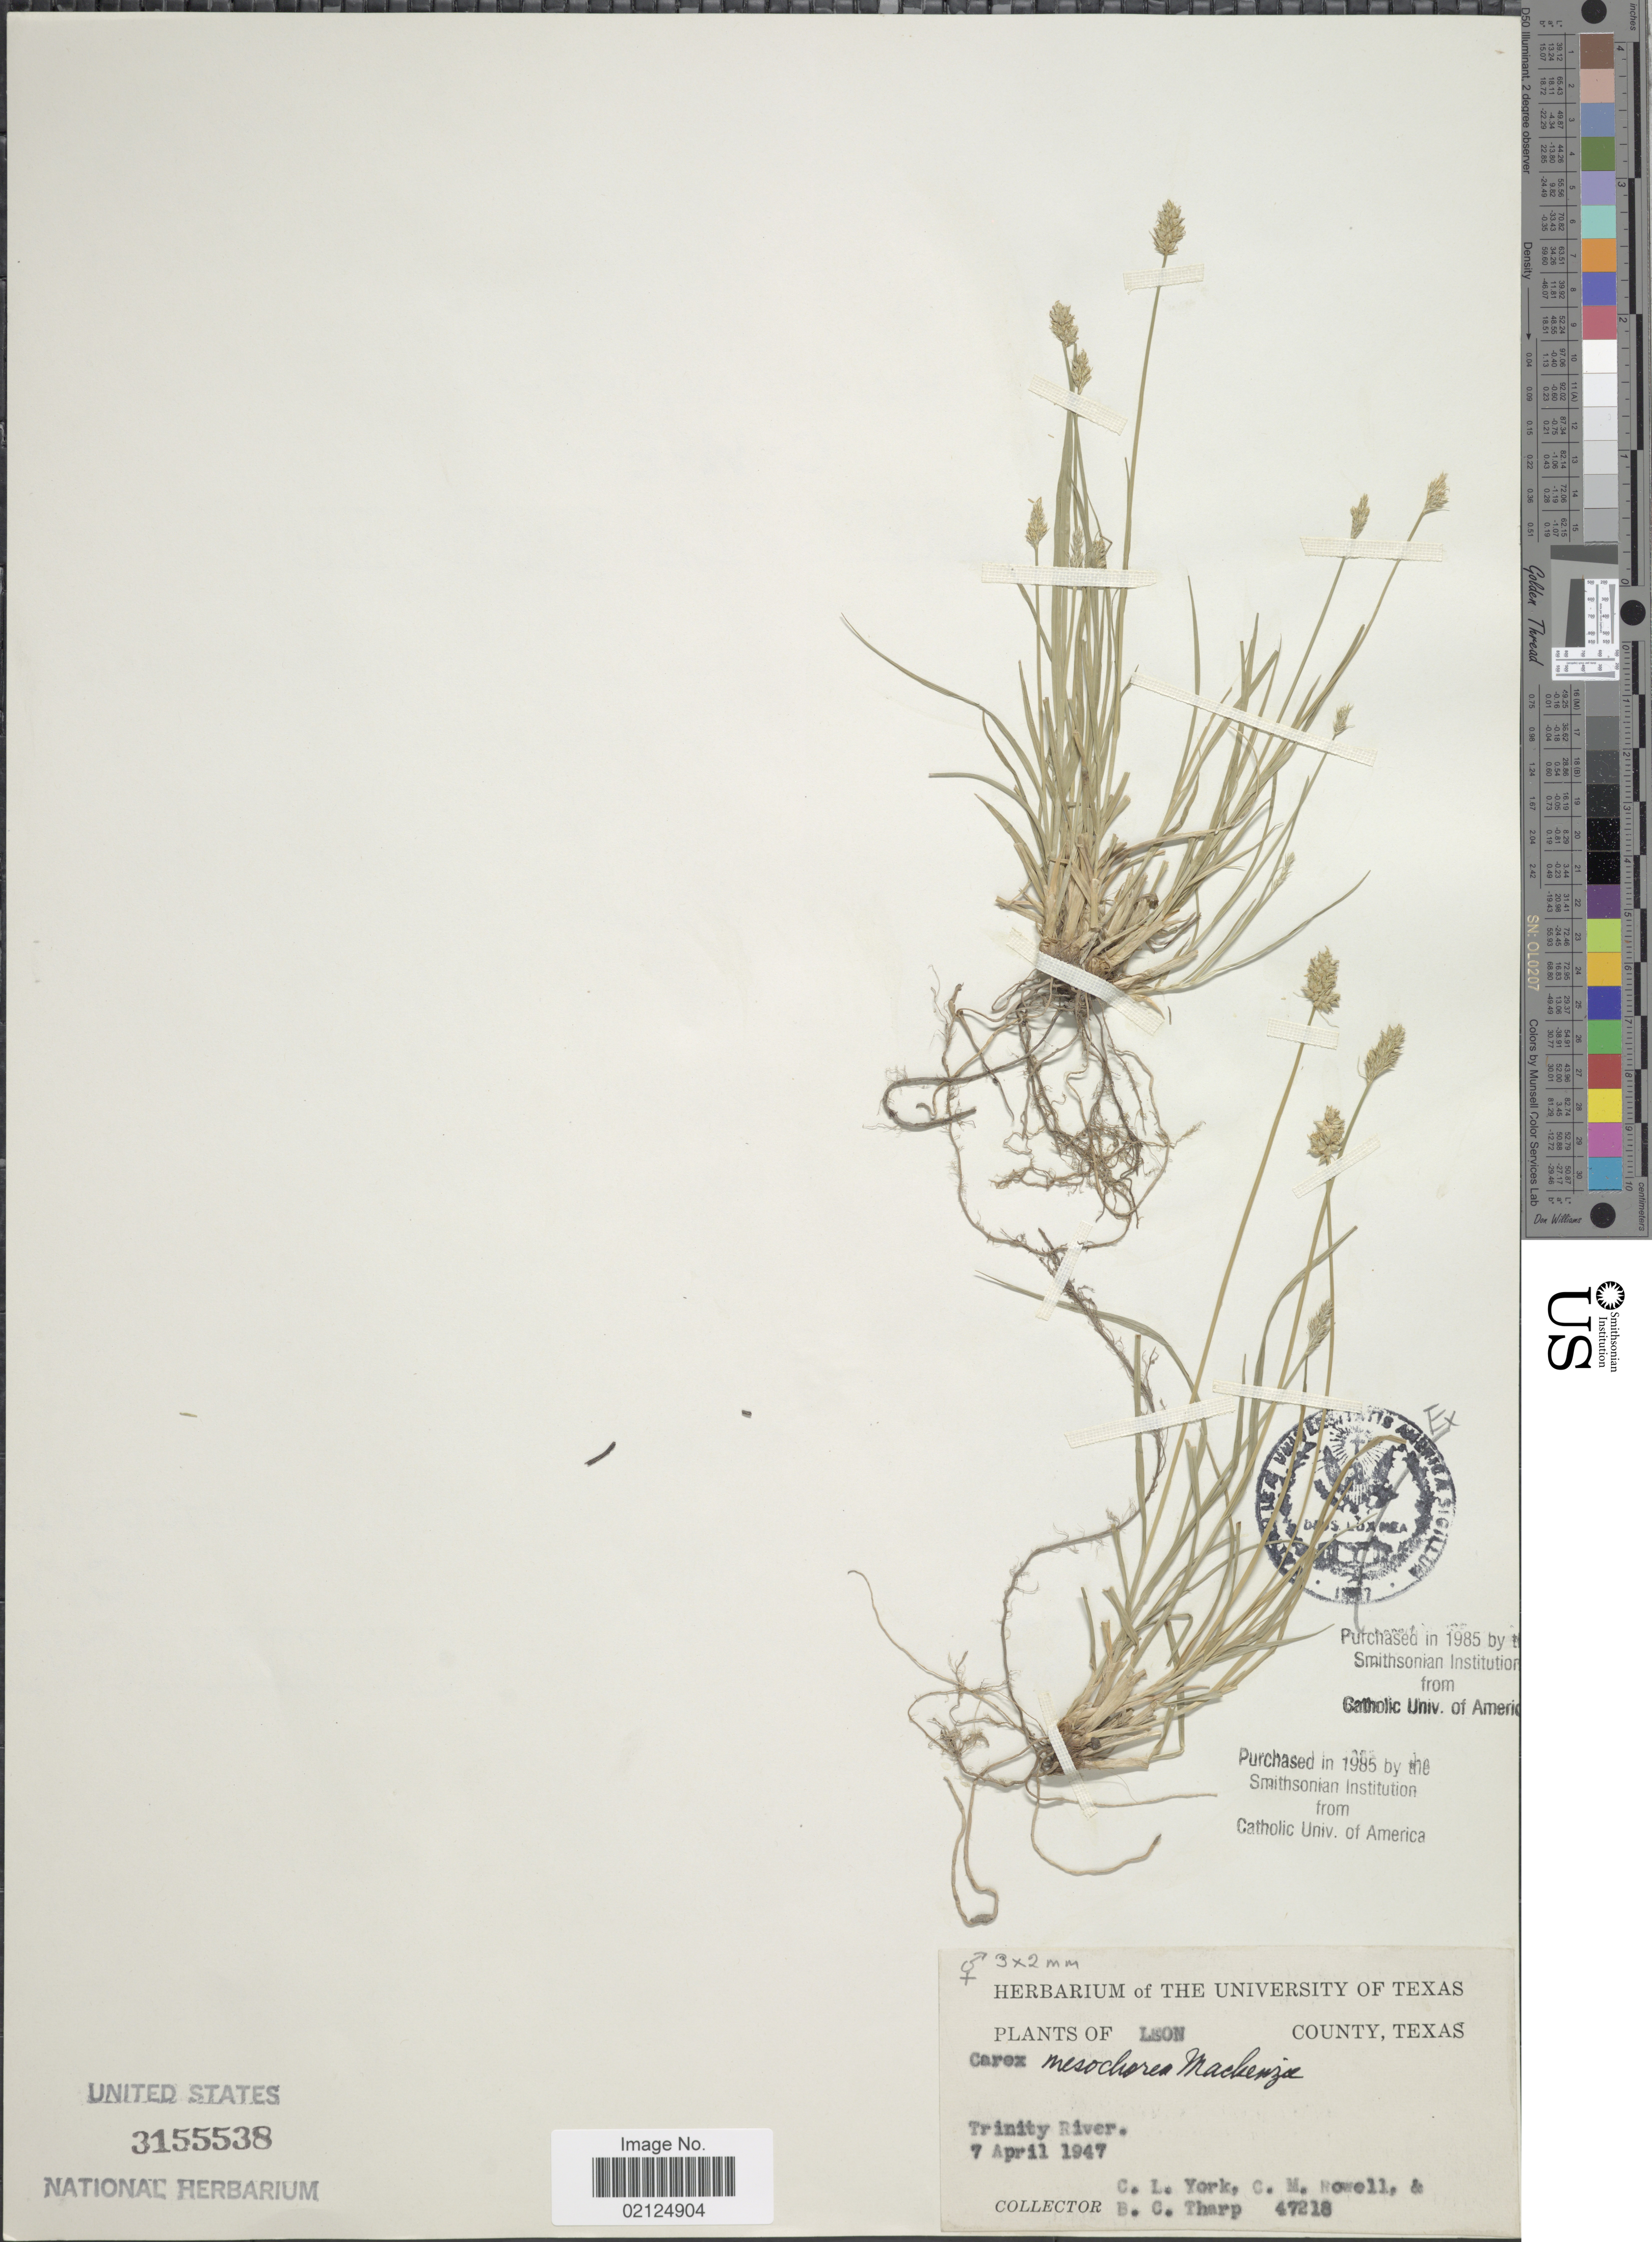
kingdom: Plantae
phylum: Tracheophyta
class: Liliopsida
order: Poales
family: Cyperaceae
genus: Carex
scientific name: Carex mesochorea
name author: Mack.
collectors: C. L. York, C. M. Rowell & B. C. Tharp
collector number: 47218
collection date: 1947-04-07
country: United States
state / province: Texas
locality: Leon County, Trinity River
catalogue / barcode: US 3155538